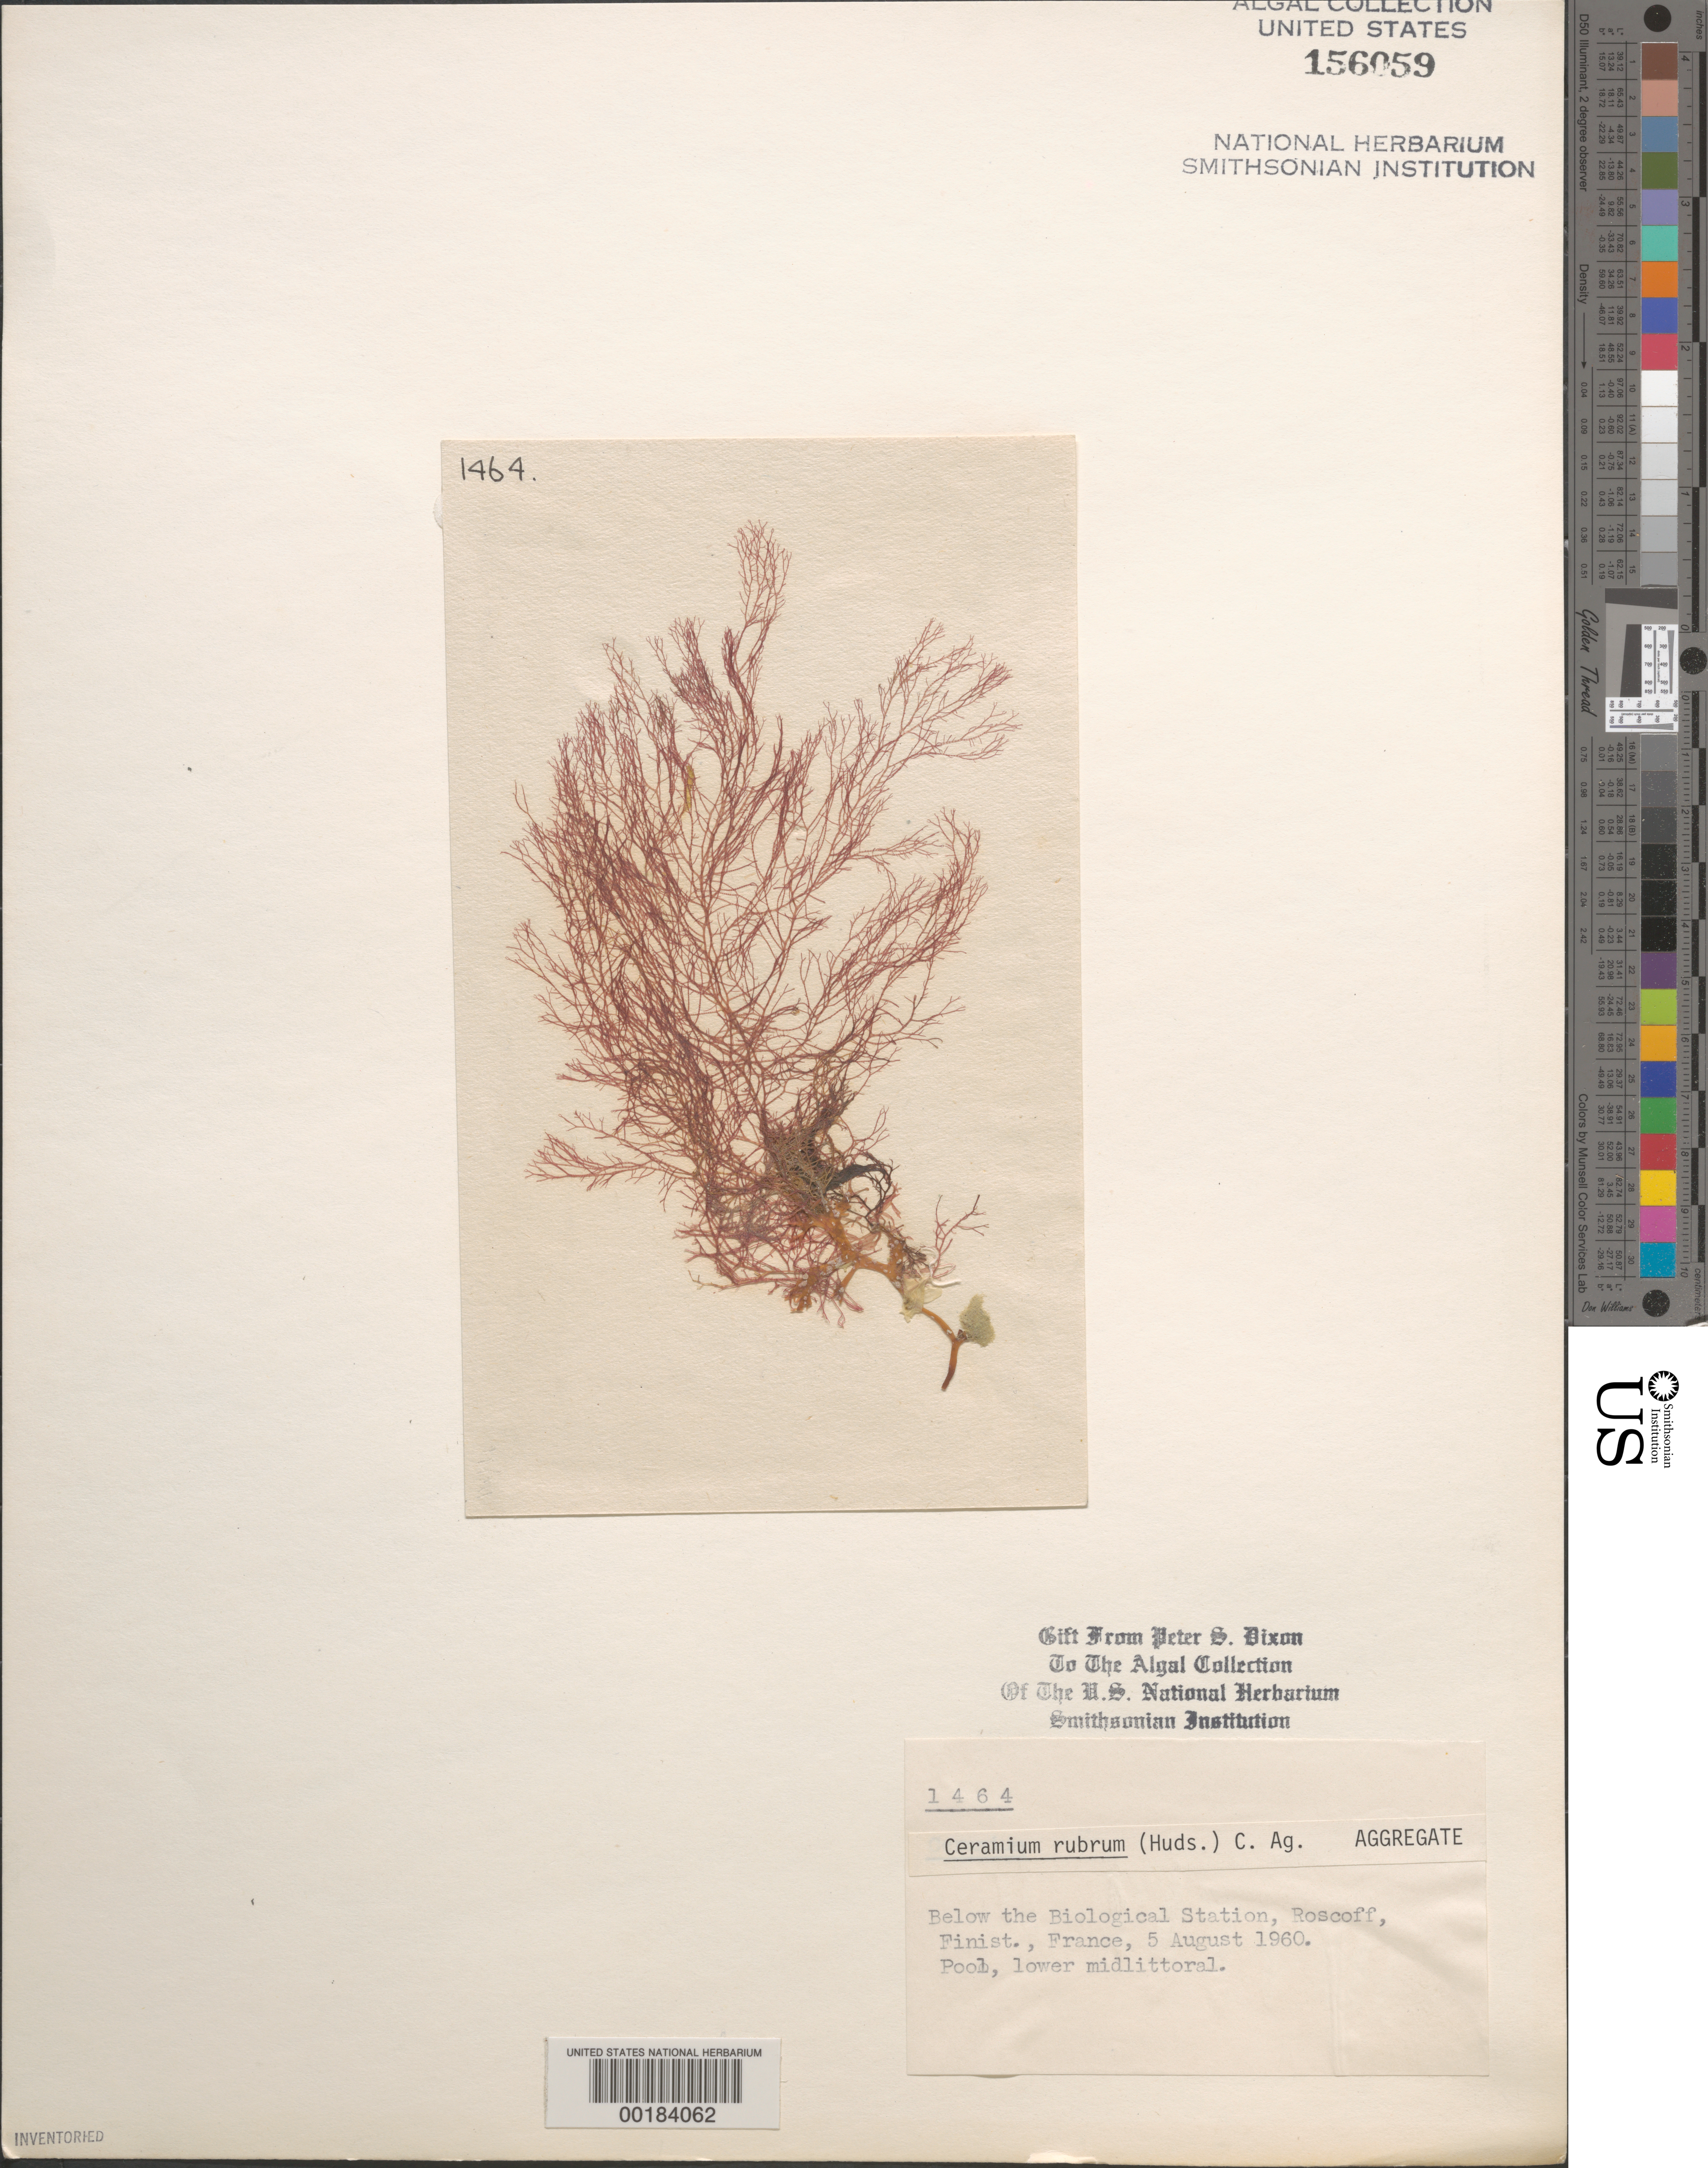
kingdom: Plantae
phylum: Rhodophyta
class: Florideophyceae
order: Ceramiales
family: Ceramiaceae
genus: Ceramium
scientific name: Ceramium rubrum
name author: C. Agardh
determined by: Dixon, P. S.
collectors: P. S. Dixon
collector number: PSD 1464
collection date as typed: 05 Aug 1960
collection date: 1960-08-05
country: France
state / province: Bretagne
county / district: Finistère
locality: Roscoff, below biological station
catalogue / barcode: US 156059